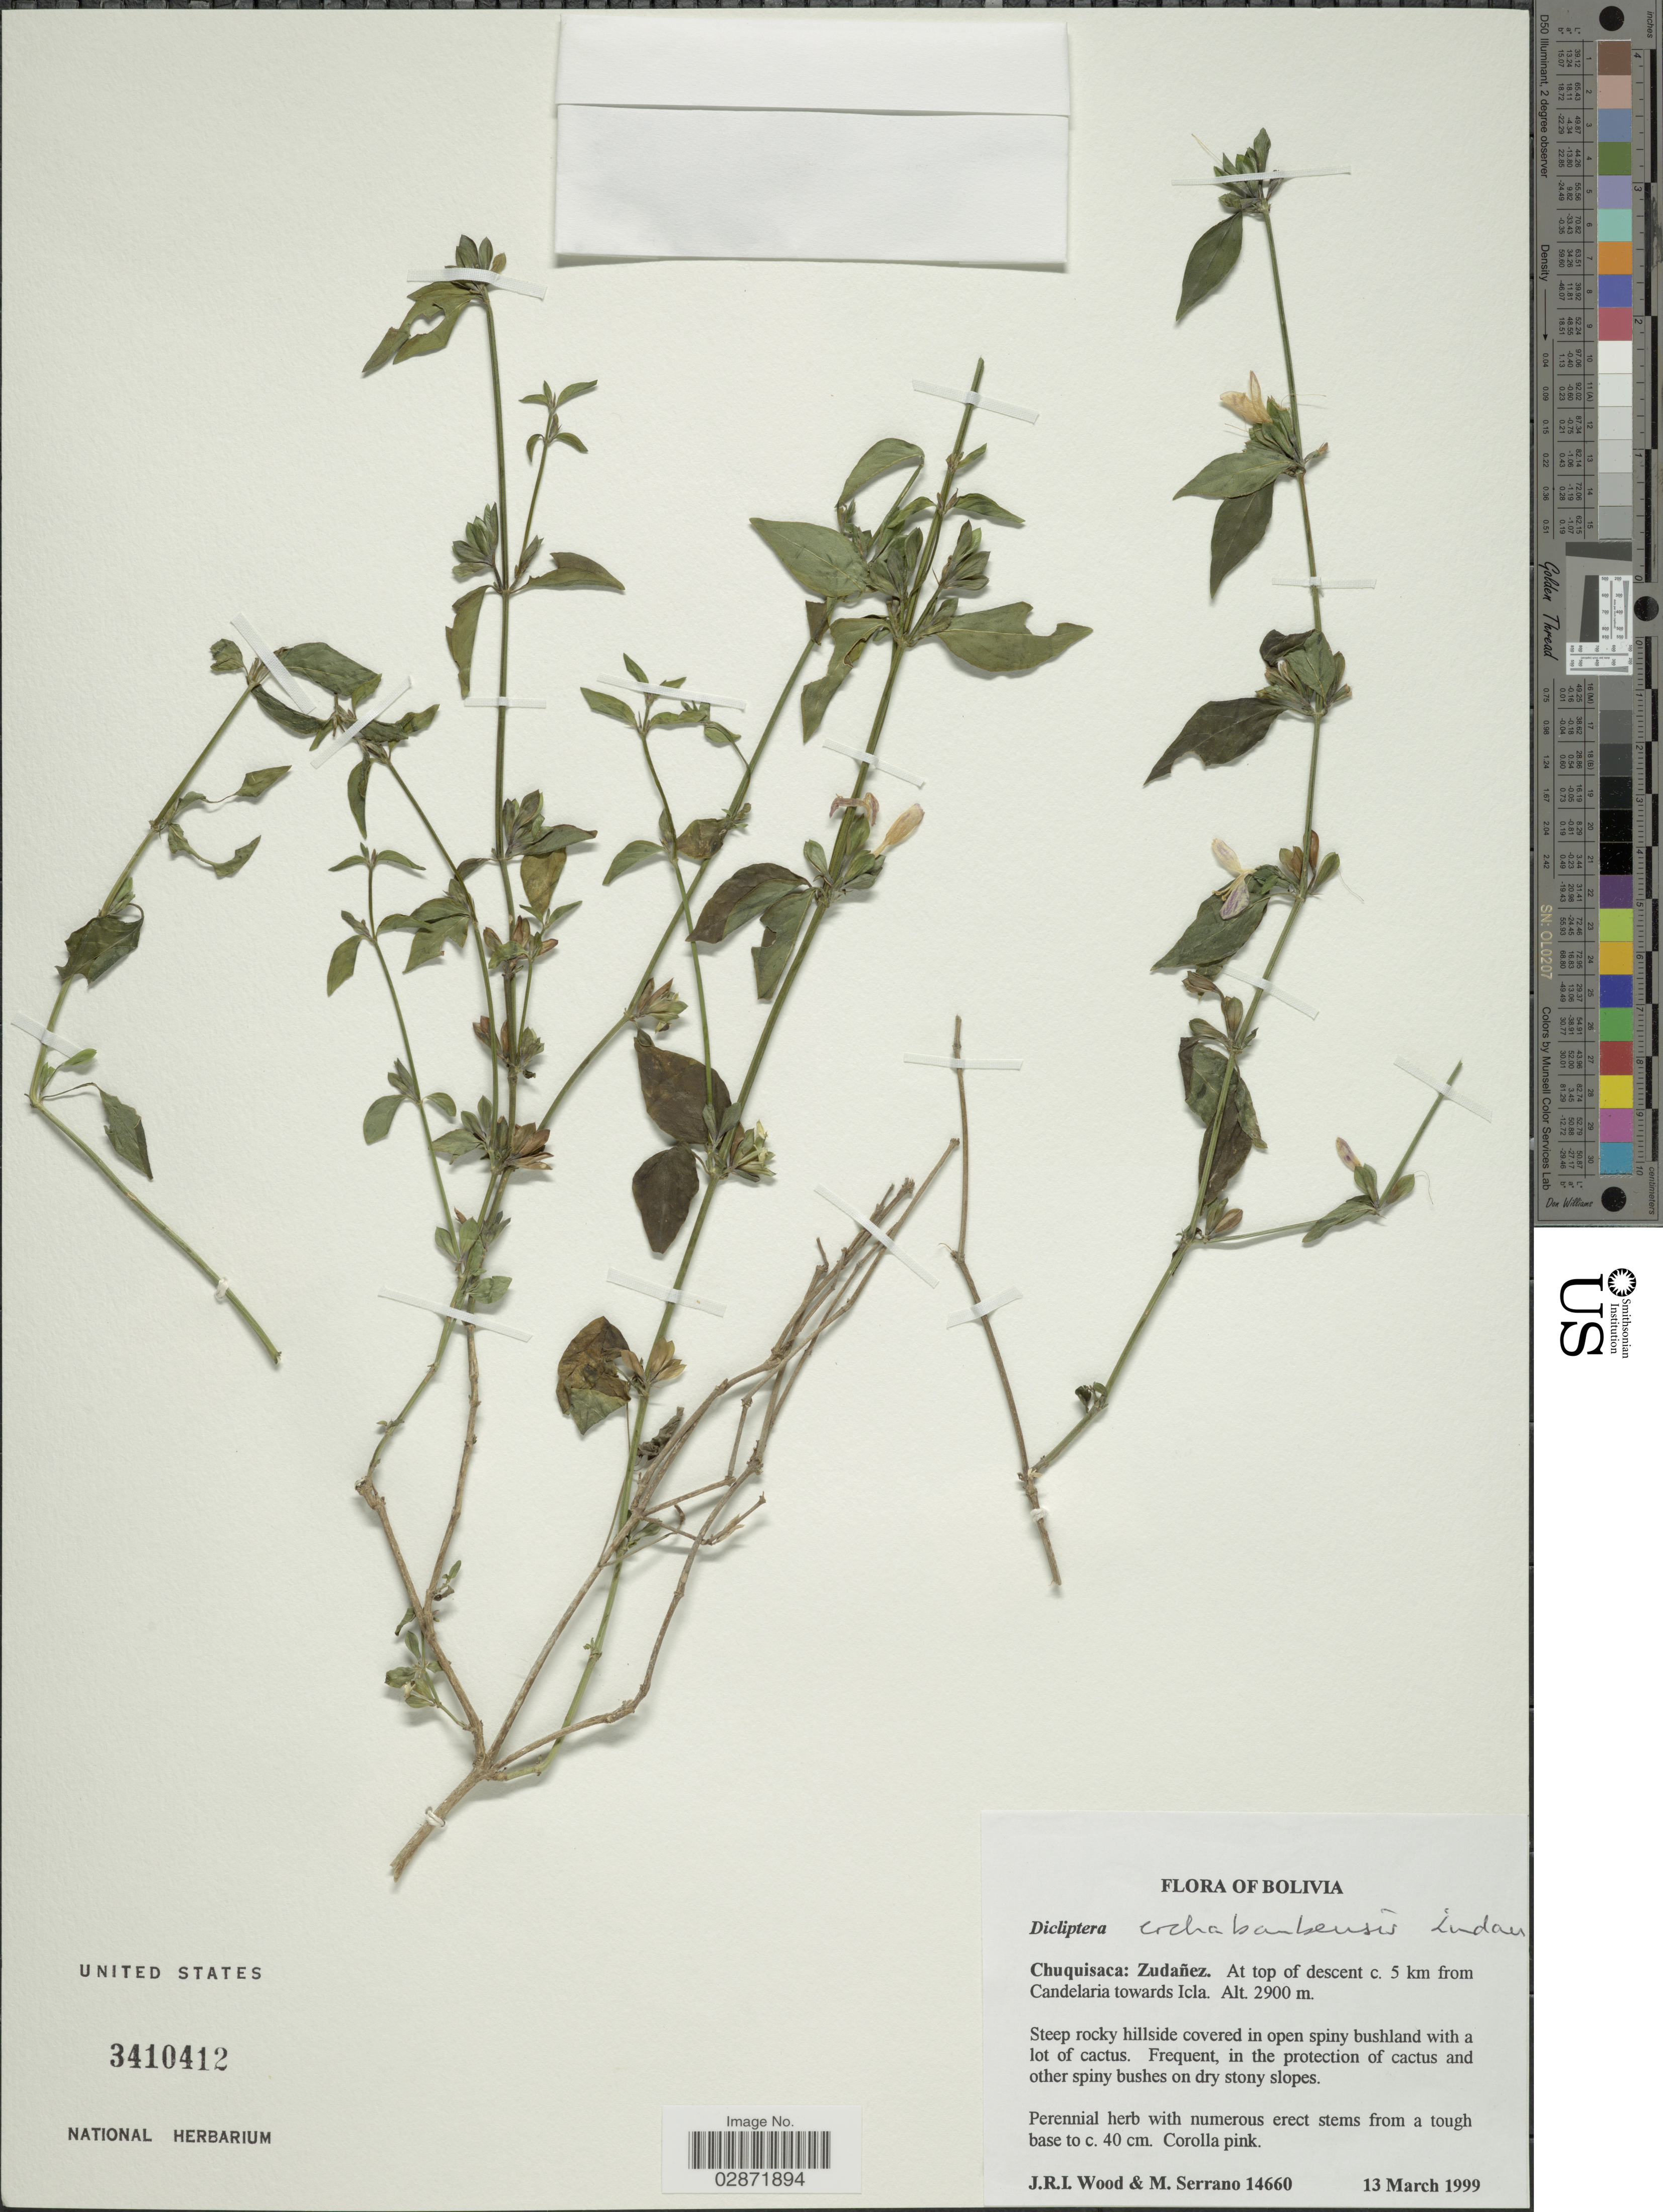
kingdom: Plantae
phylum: Tracheophyta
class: Magnoliopsida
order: Lamiales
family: Acanthaceae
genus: Dicliptera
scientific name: Dicliptera cochabambensis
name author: Lindau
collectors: J. R. I. Wood & M. Serrano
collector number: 14660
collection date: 1999-03-13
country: Bolivia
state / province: Chuquisaca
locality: Zudañez, At top of descent c. 5 km from Candelaria towards Icla.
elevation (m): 2900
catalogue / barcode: US 3410412